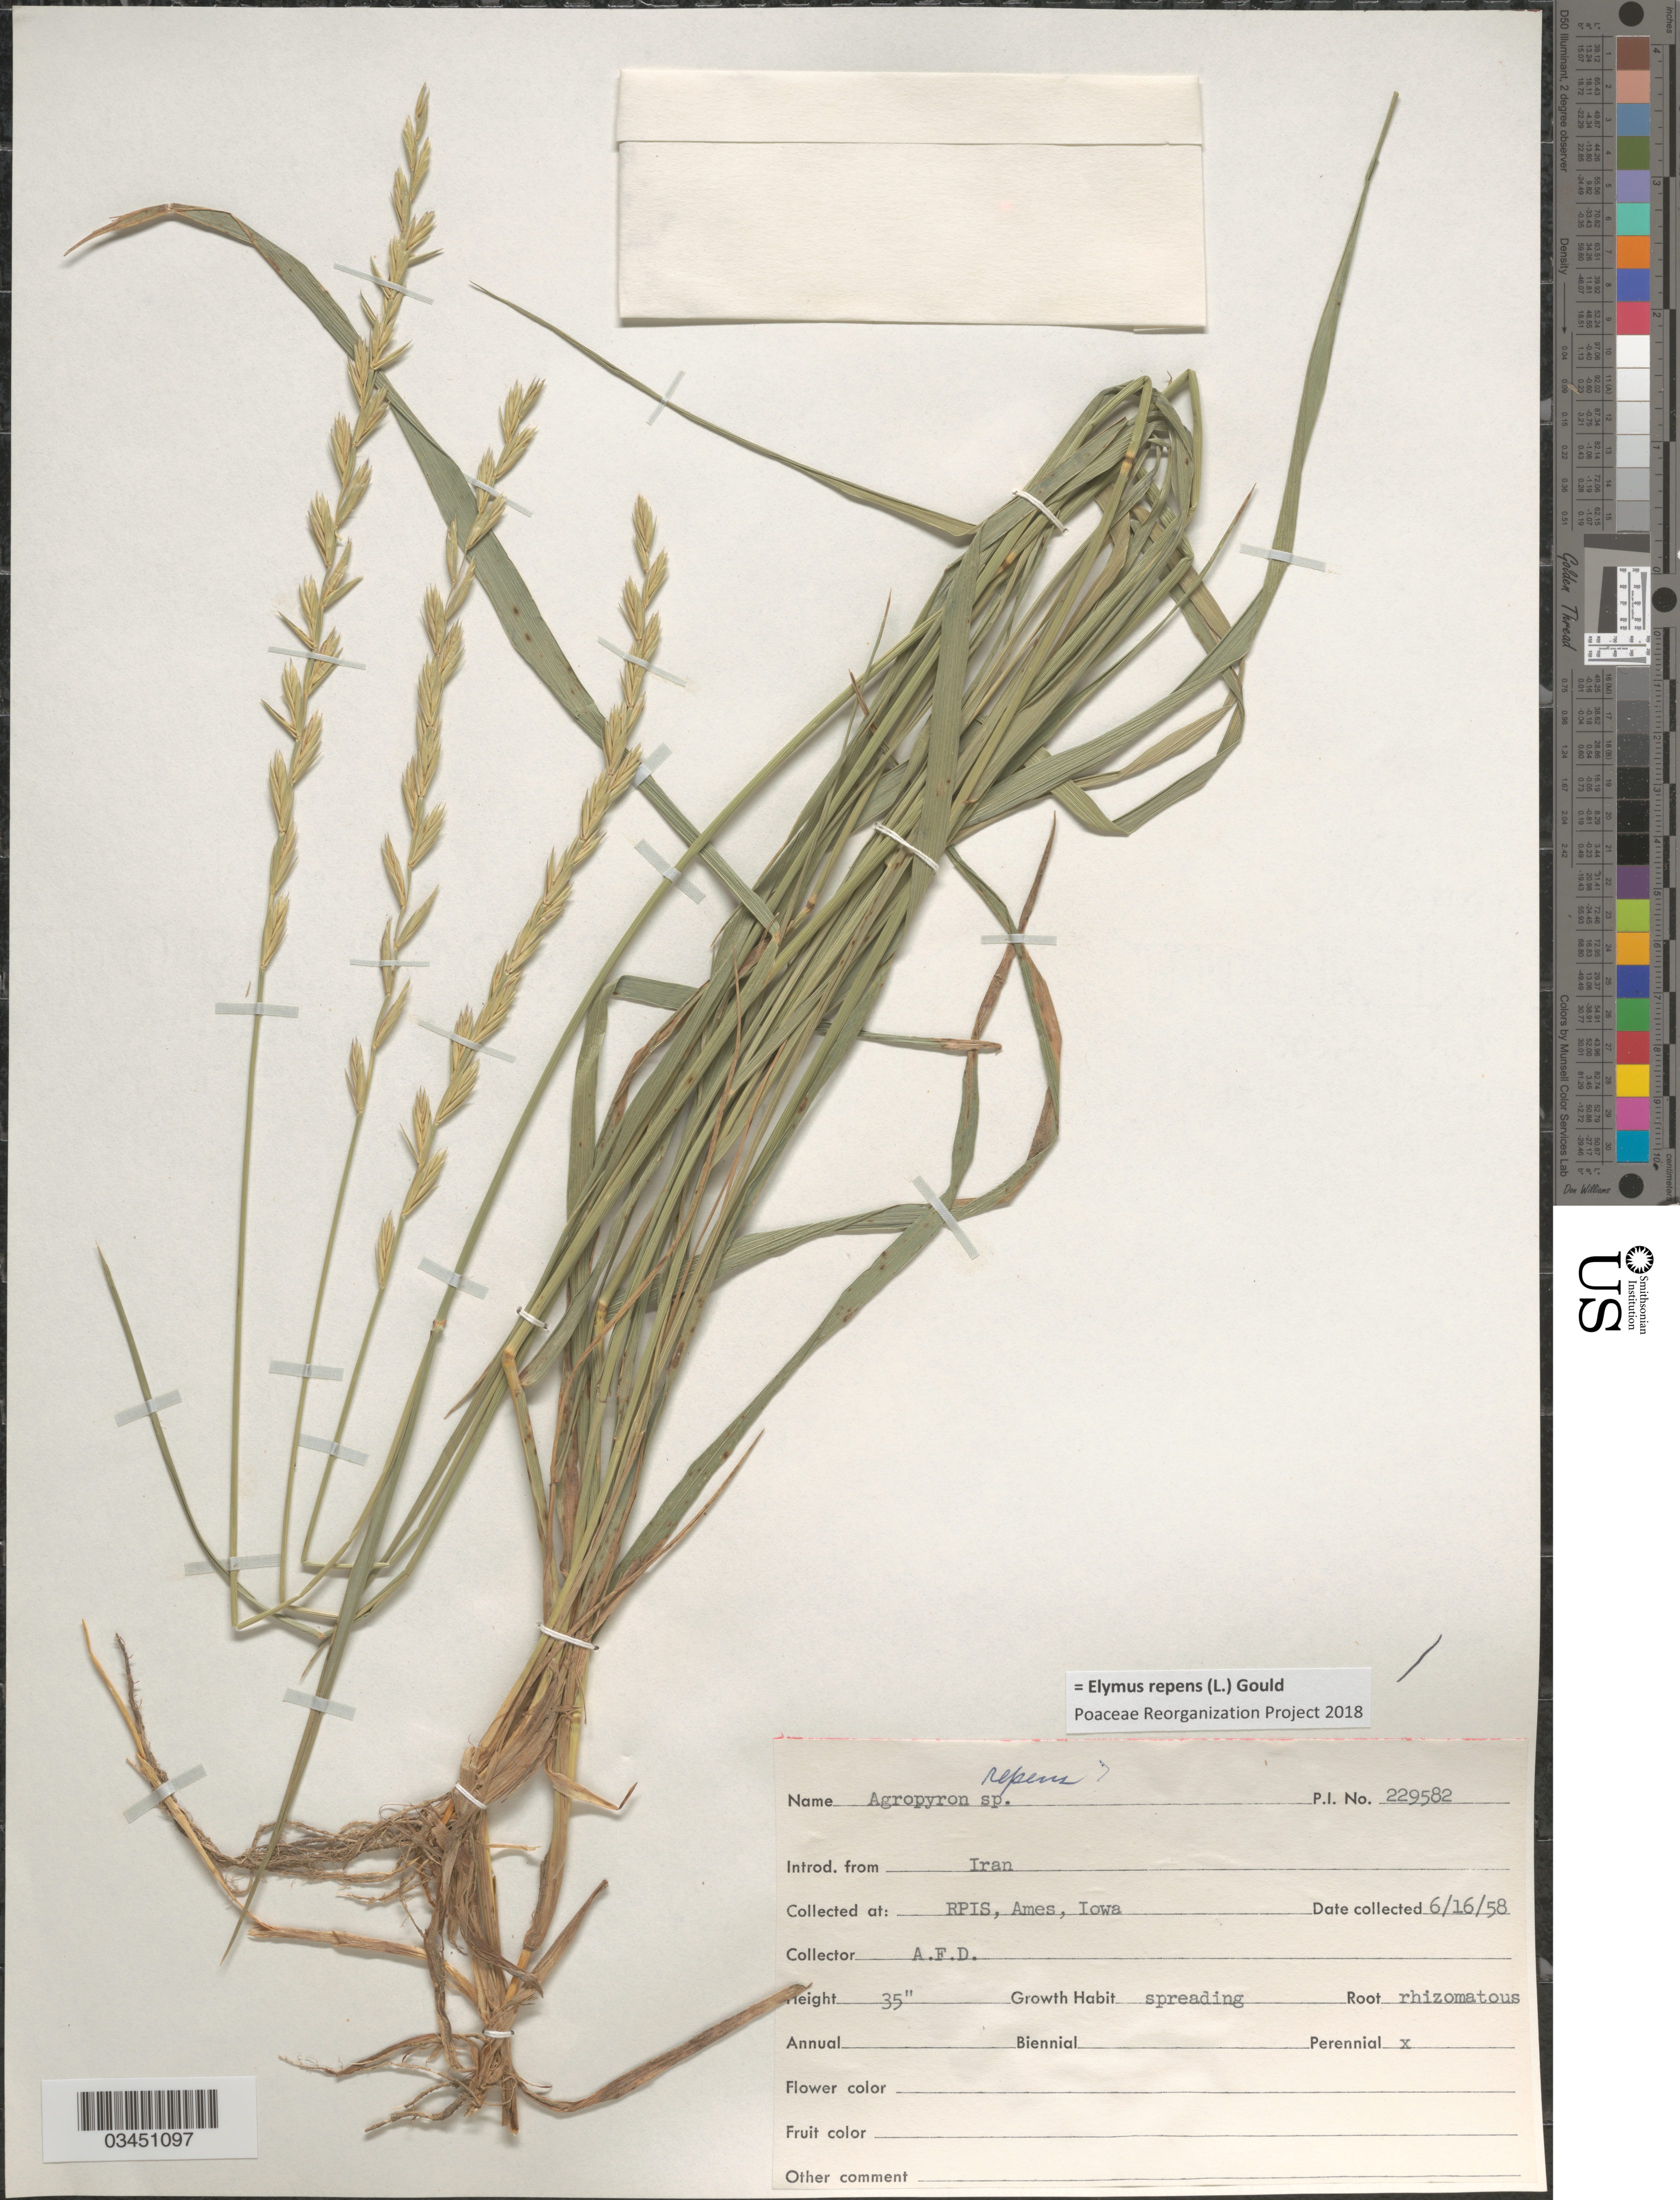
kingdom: Plantae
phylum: Tracheophyta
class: Liliopsida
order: Poales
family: Poaceae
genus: Elymus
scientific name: Elymus repens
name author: (L.) Gould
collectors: A. D.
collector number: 229582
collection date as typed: Transcribed d/m/y: 16/6/58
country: United States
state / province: Iowa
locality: RPIS, Ames.